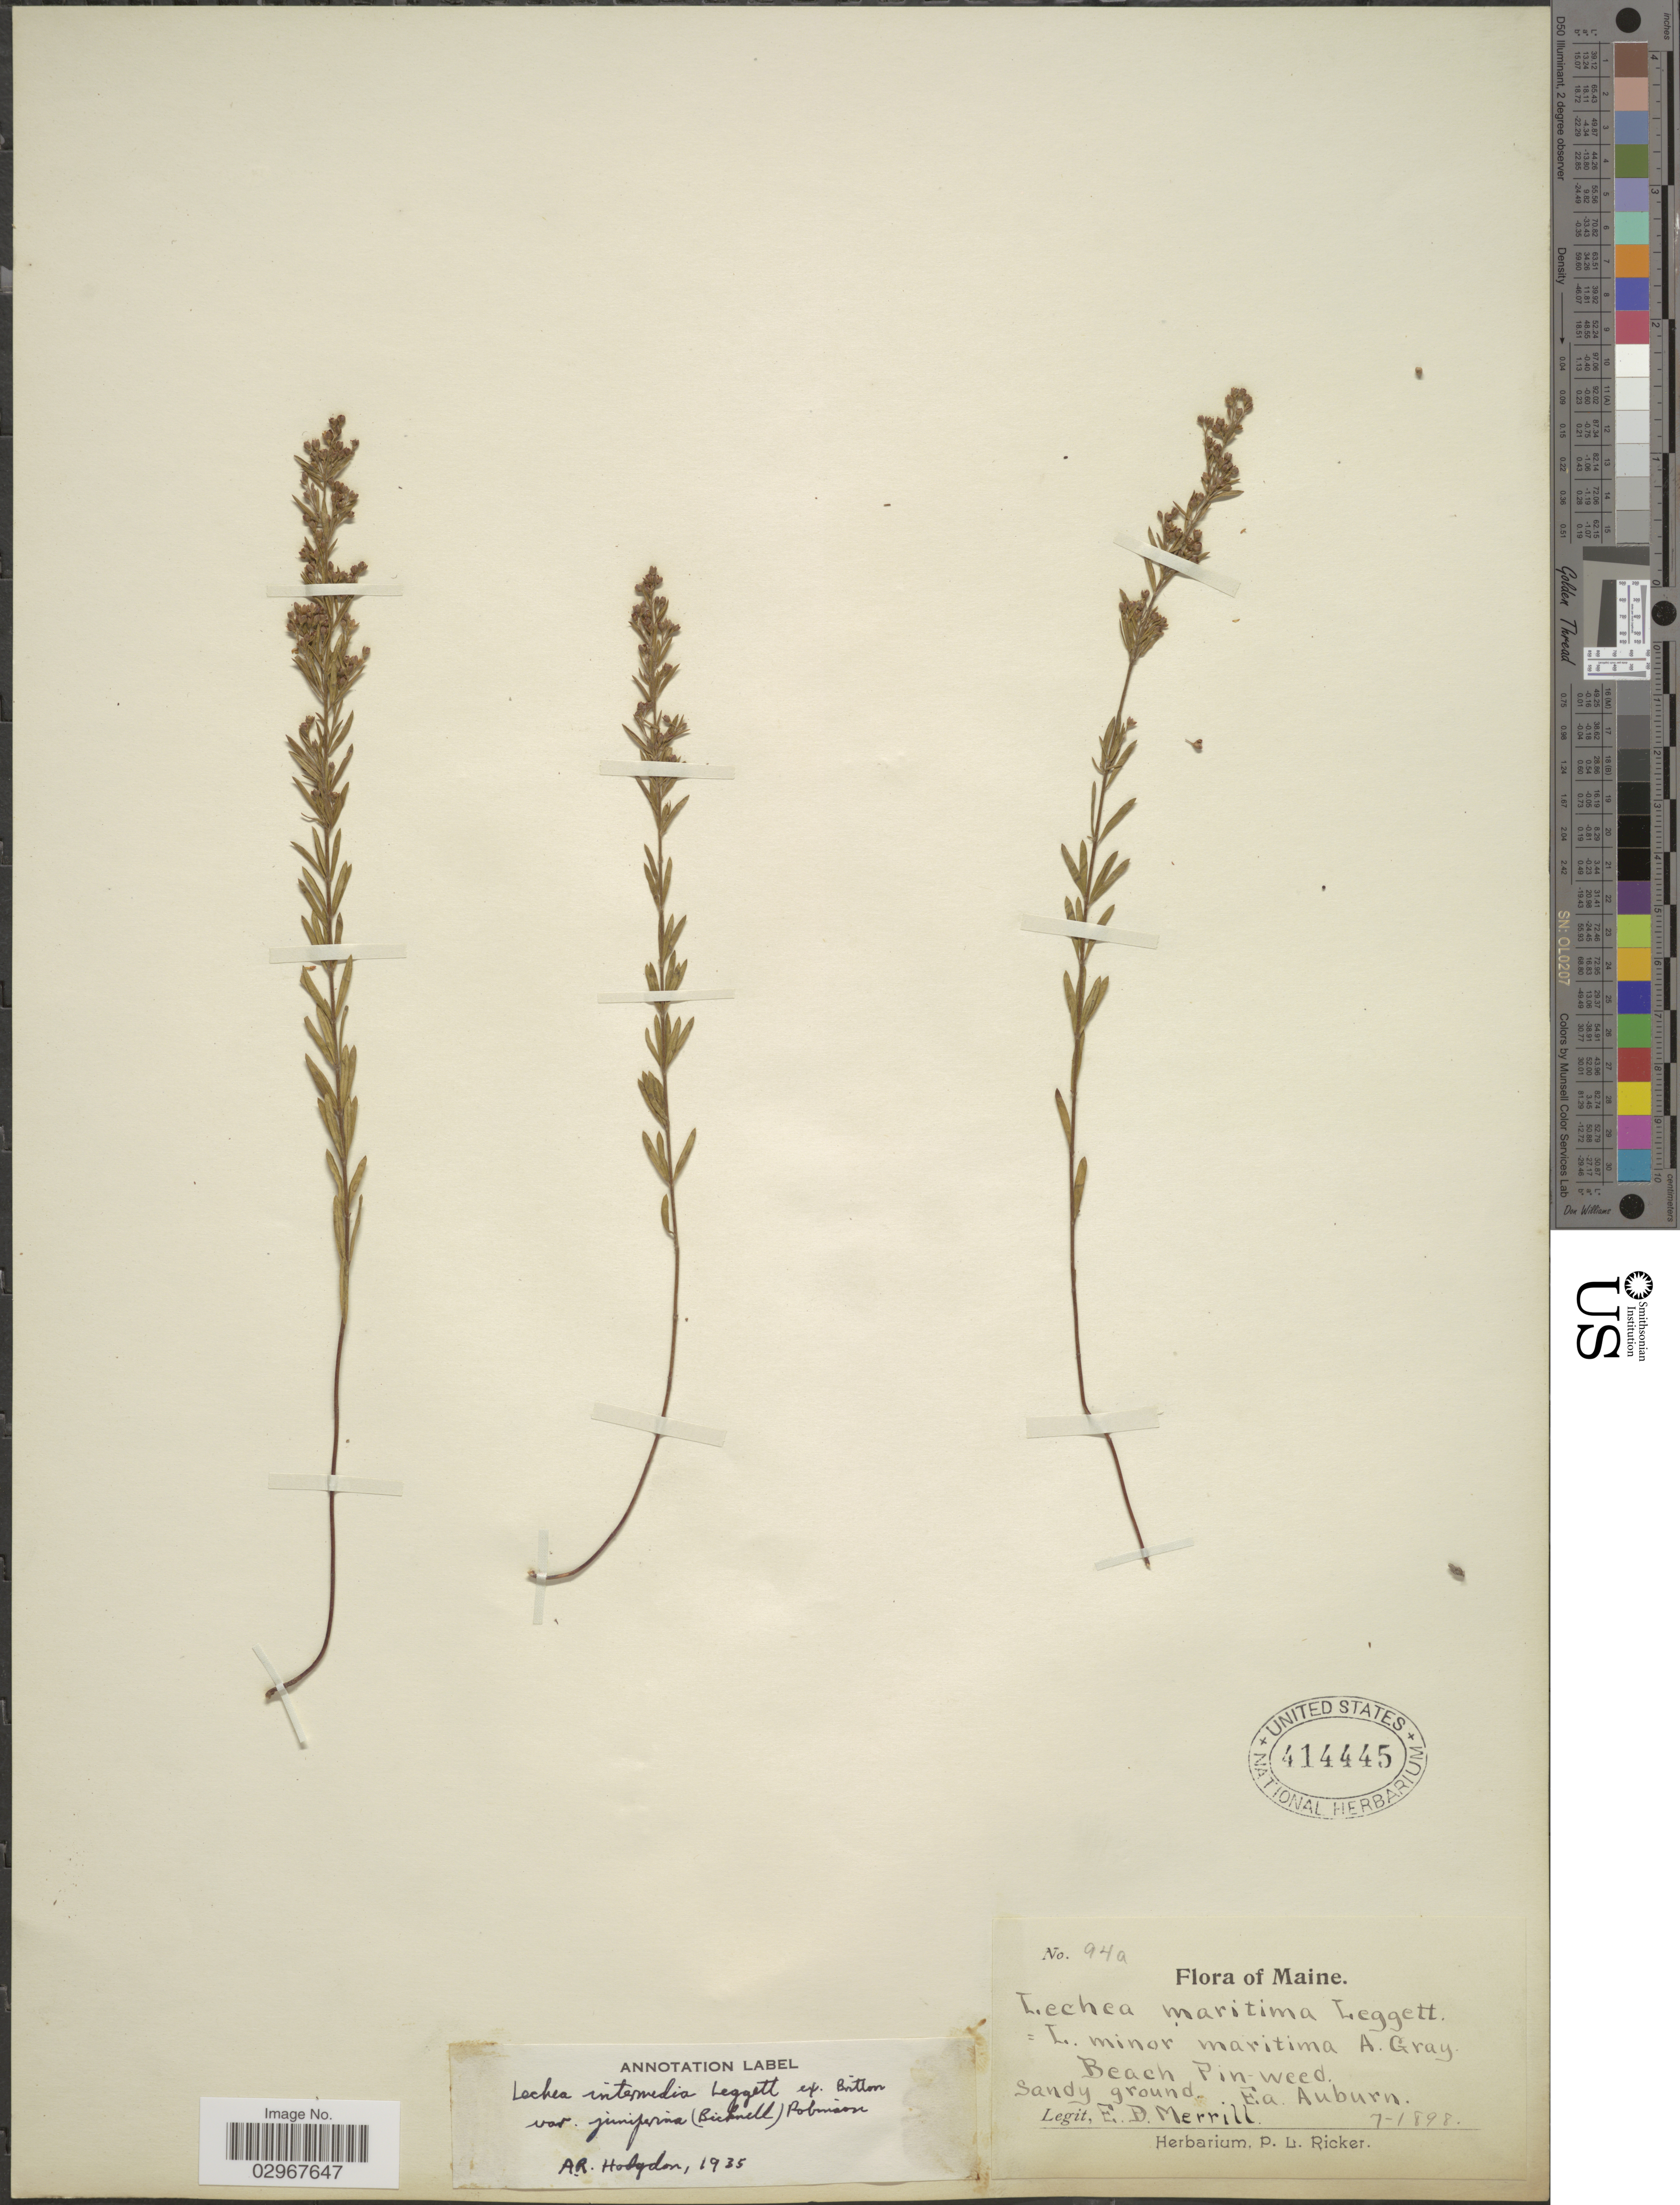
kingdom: Plantae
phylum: Tracheophyta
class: Magnoliopsida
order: Malvales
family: Cistaceae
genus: Lechea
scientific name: Lechea intermedia var. juniperina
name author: (E.P. Bicknell) B.L. Rob.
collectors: E. D. Merrill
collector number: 94a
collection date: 1898-07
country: United States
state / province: Maine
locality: E.a. Auburn.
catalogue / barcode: US 414445